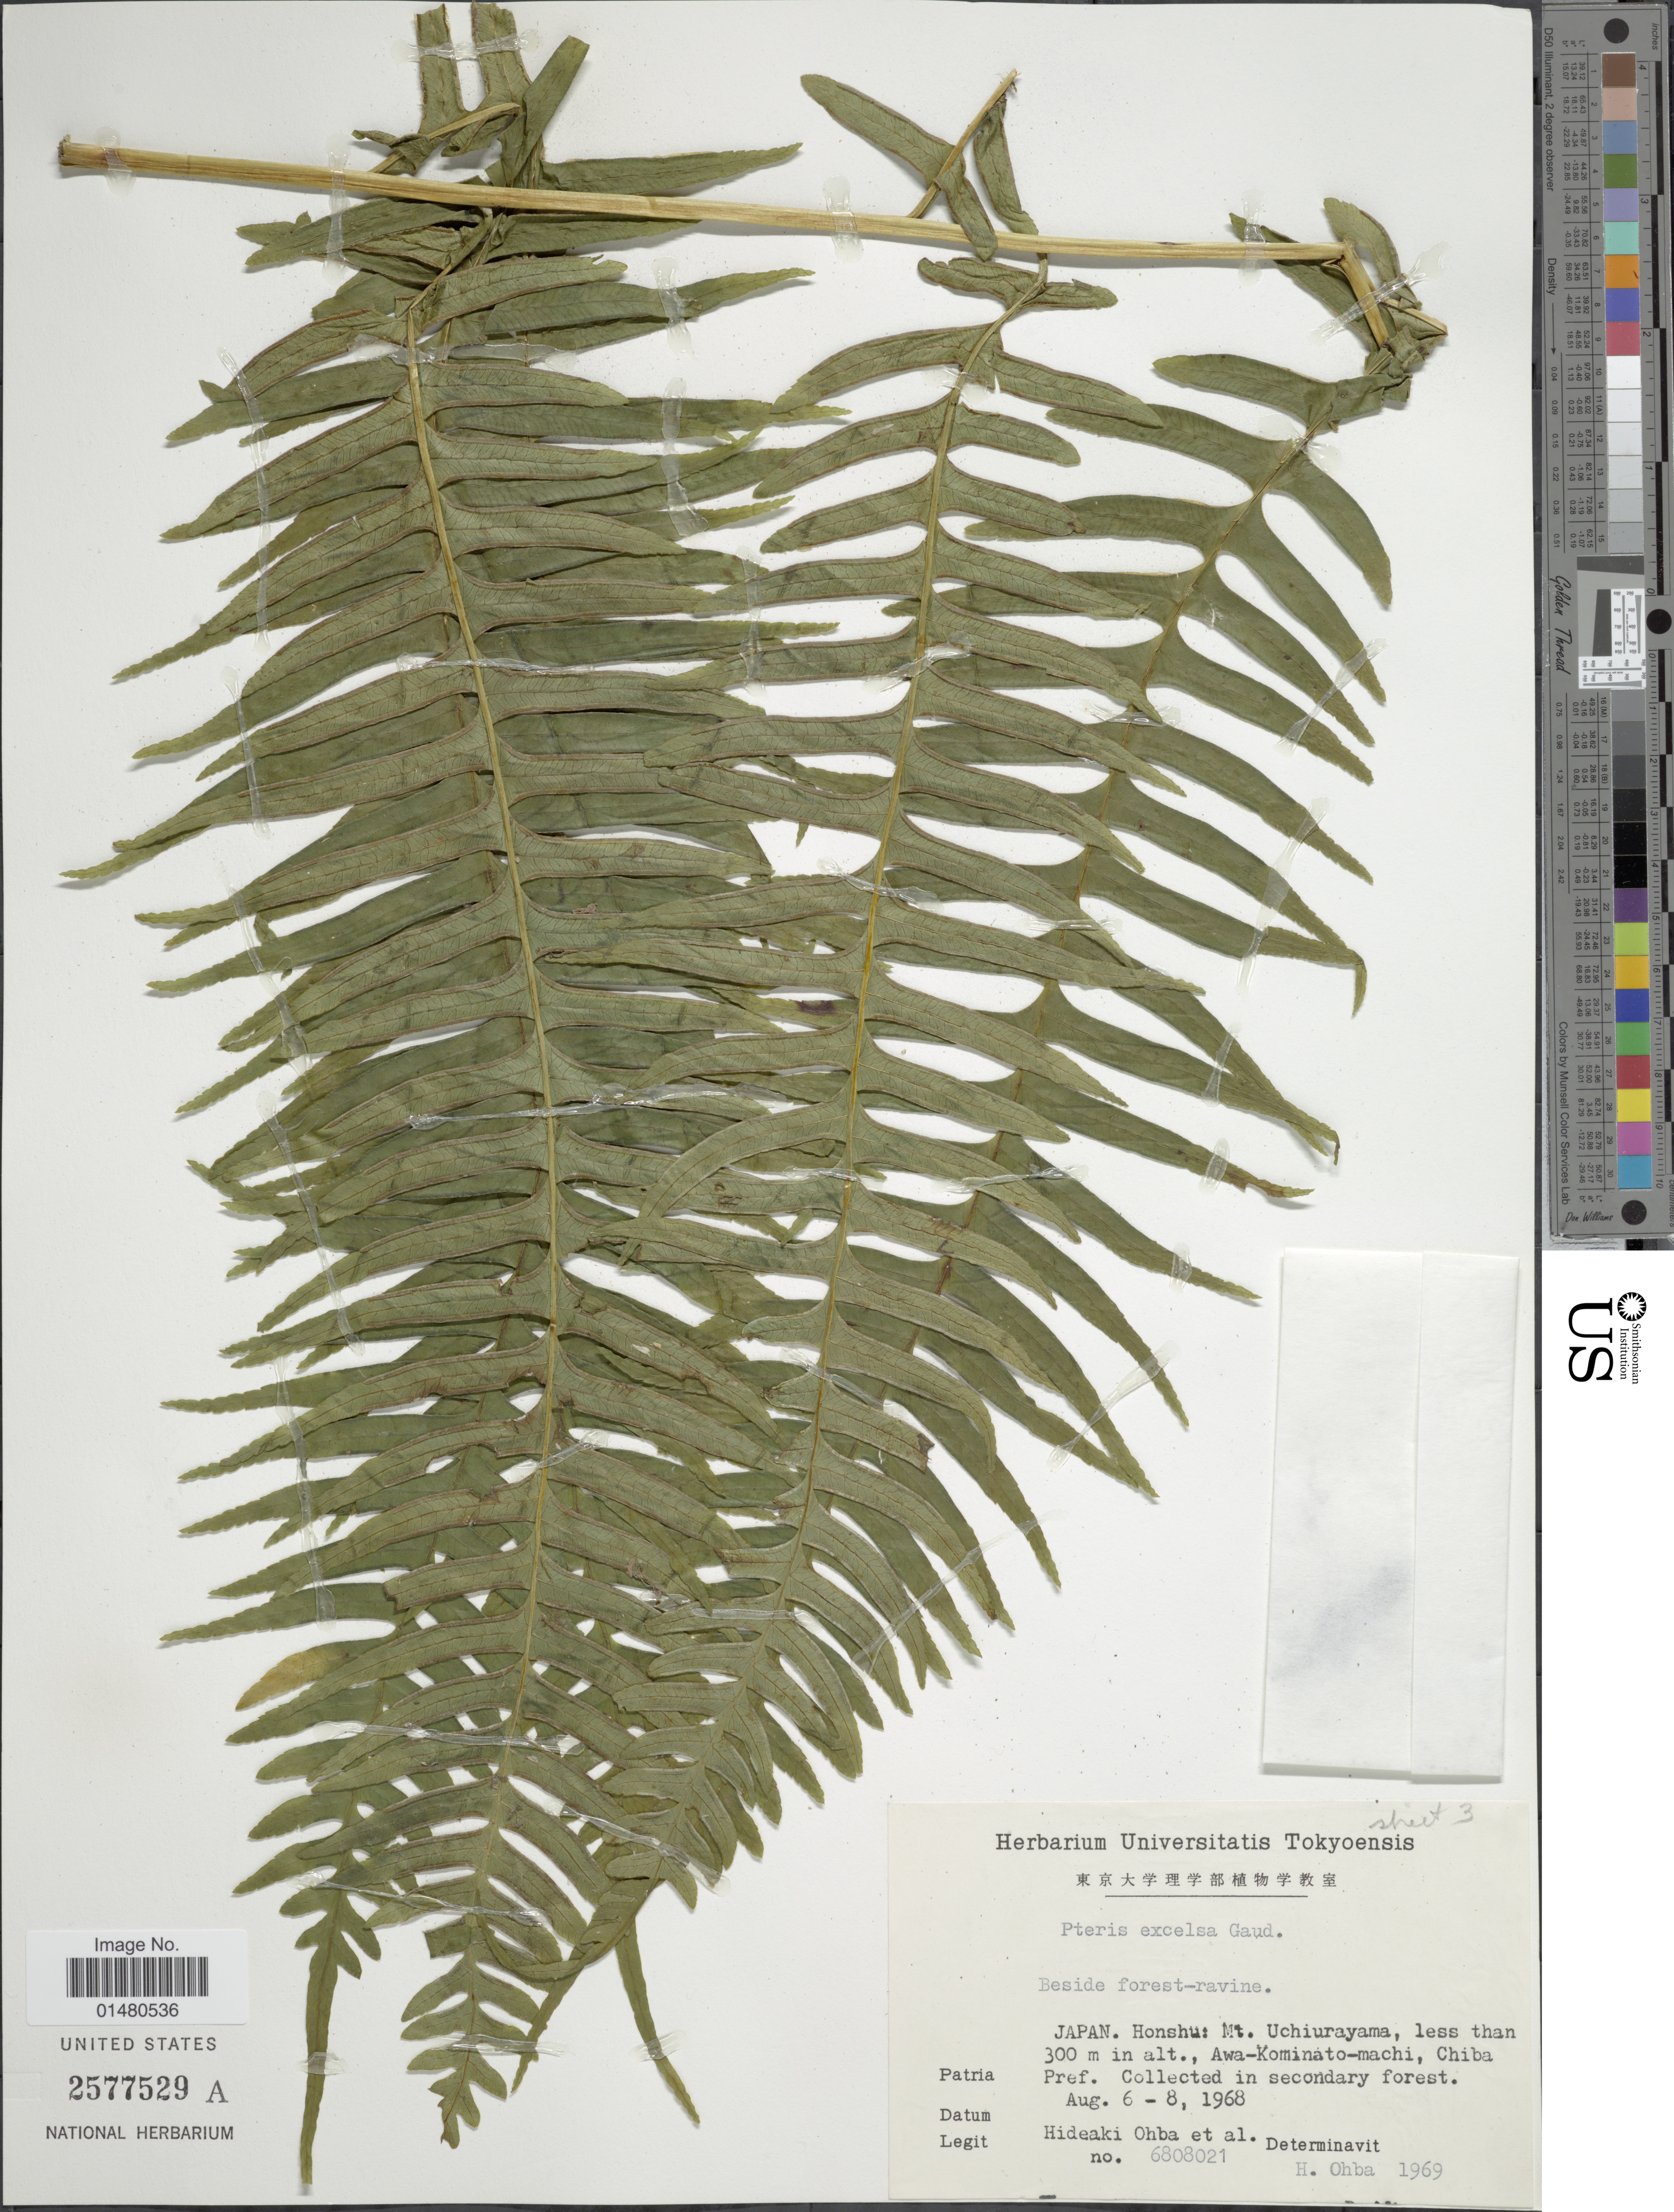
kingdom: Plantae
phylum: Tracheophyta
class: Polypodiopsida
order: Polypodiales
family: Pteridaceae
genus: Pteris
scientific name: Pteris excelsa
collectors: H. Ohba & et al.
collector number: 6808021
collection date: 1968-08-06/1968-08-08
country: Japan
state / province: Tiba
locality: Honshu: Mt Uchiurayam, Awa-Kominato-machi, Chiba Pref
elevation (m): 300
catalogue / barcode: US 2577529A